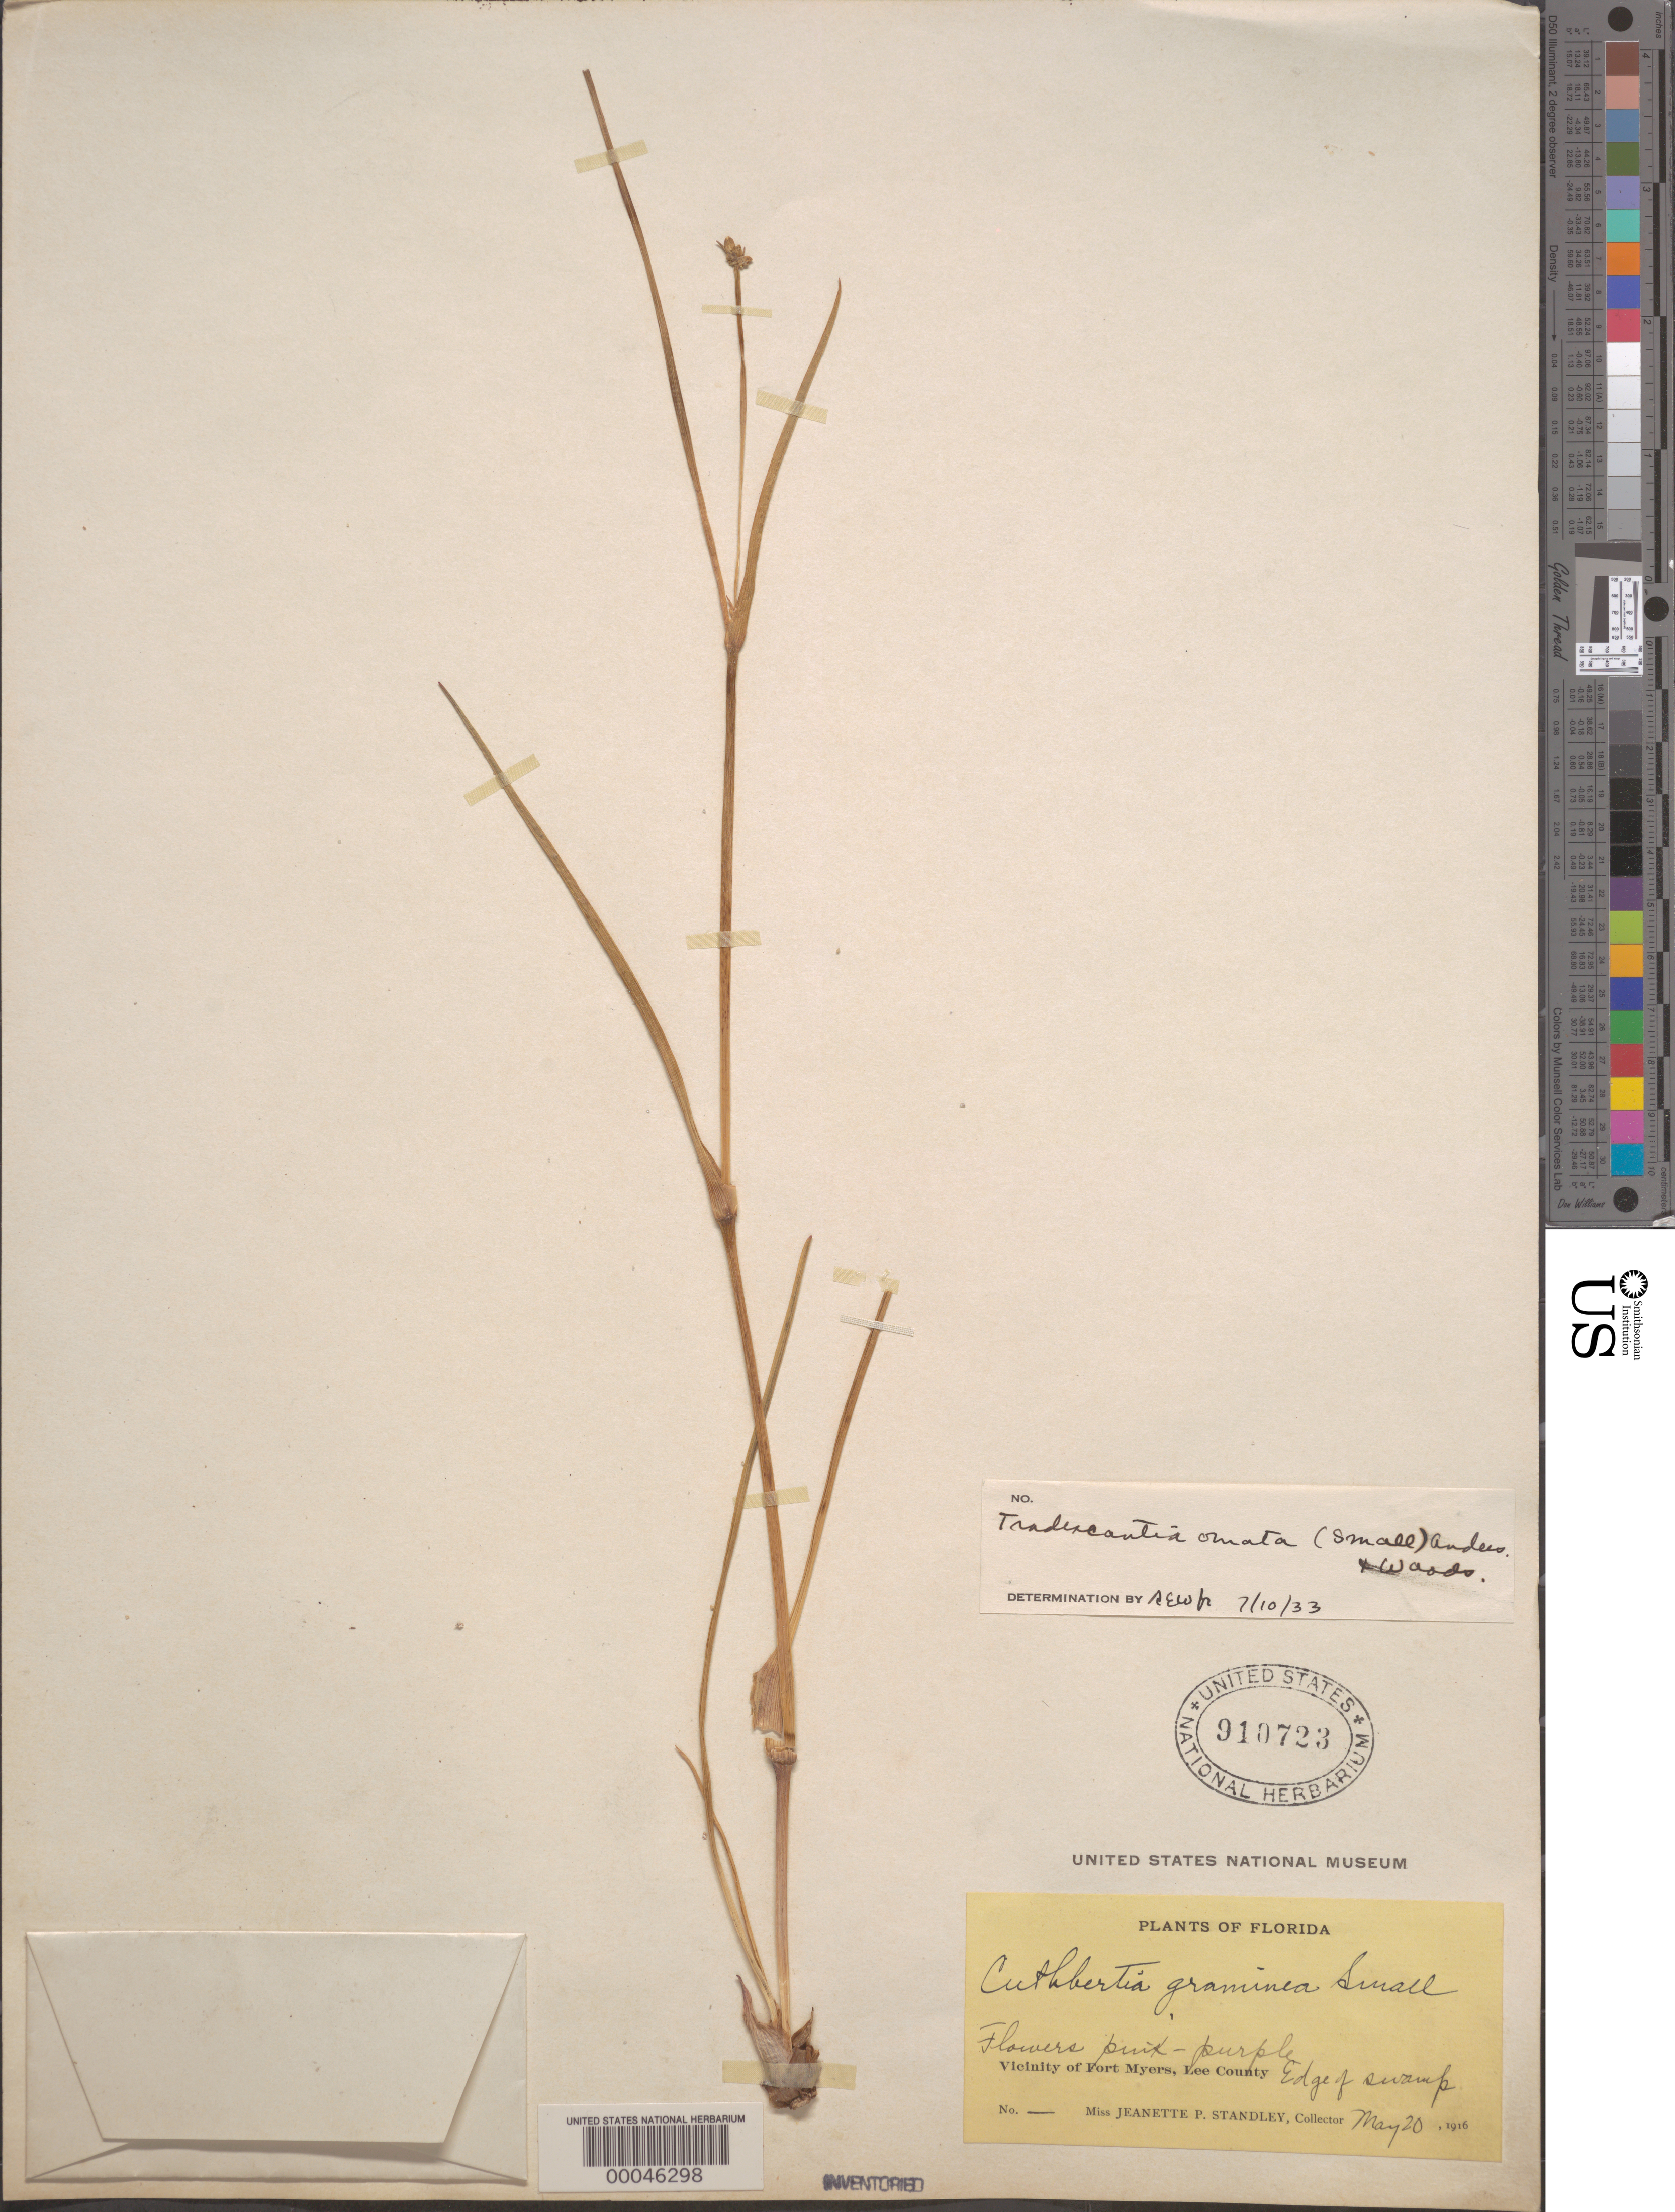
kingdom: Plantae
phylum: Tracheophyta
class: Liliopsida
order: Commelinales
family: Commelinaceae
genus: Cuthbertia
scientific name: Cuthbertia ornata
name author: Small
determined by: Strong, Mark T., (BOT), Smithsonian Institution - National Museum of Natural History (UNITED STATES)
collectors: J. P. Standley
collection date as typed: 20 May 1916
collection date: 1916-05-20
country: United States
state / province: Florida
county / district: Lee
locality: Fort Myers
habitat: Swamp edge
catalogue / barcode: US 910723